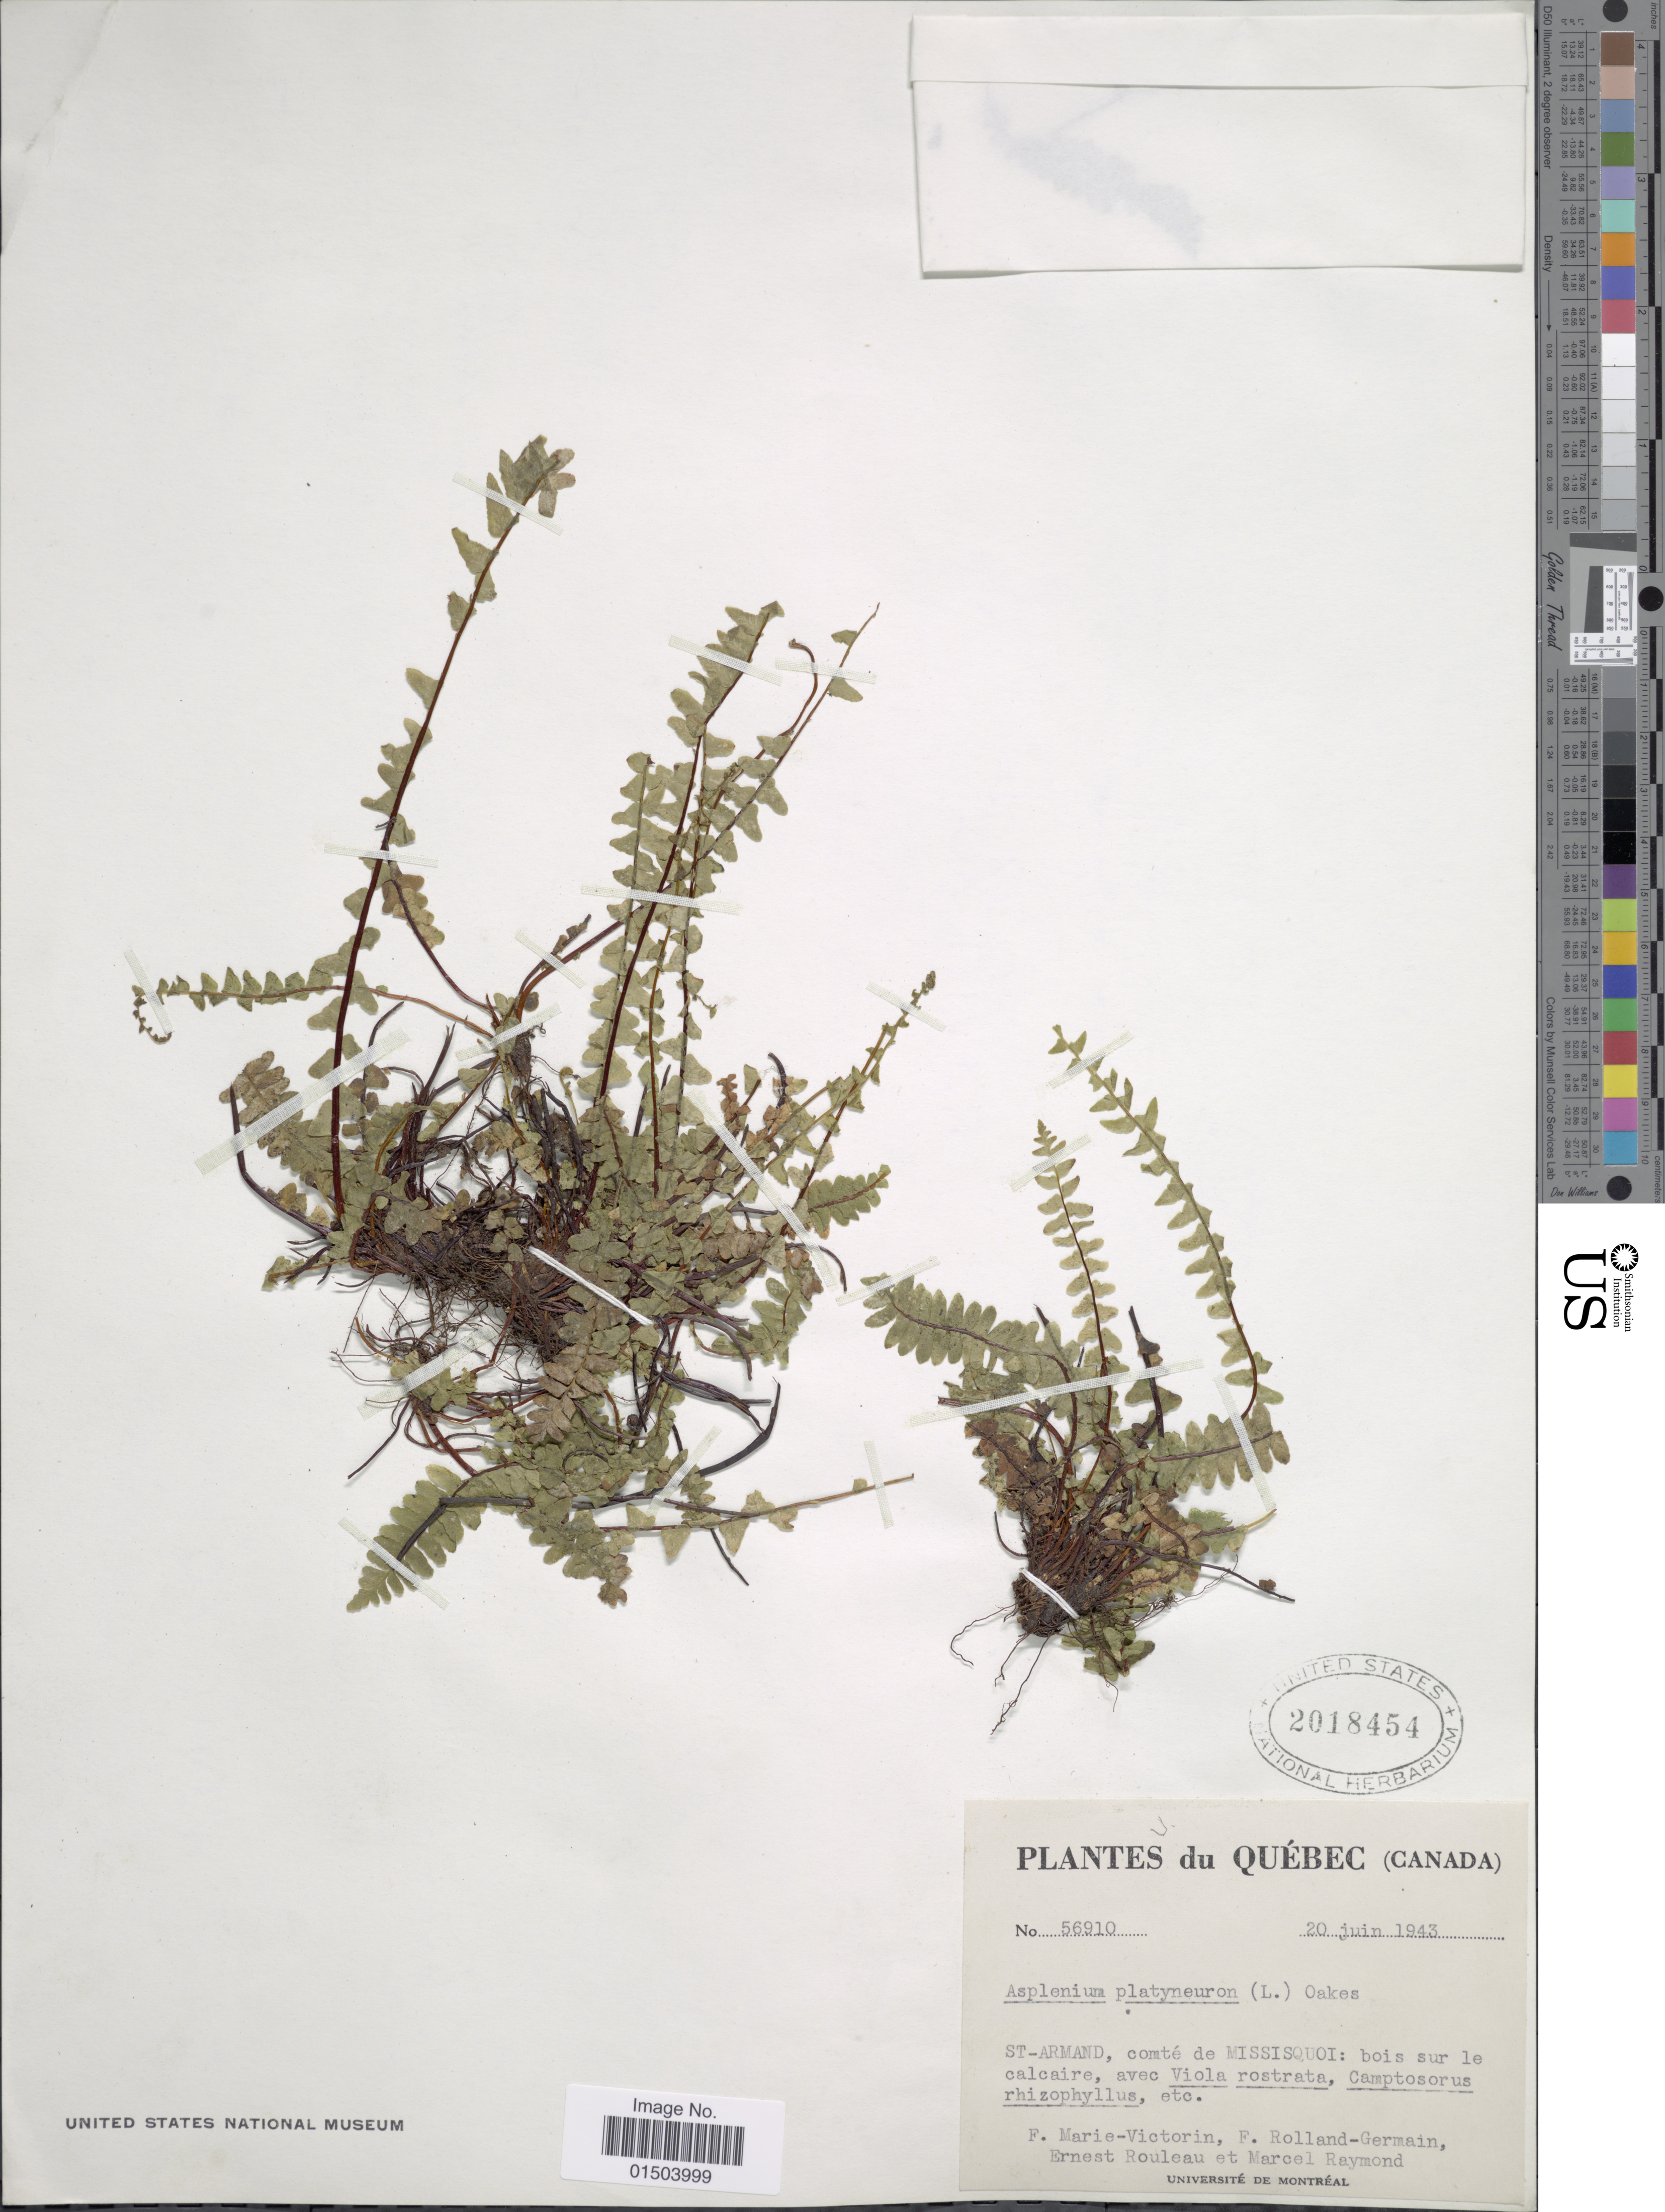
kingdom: Plantae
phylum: Tracheophyta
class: Polypodiopsida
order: Polypodiales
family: Aspleniaceae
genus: Asplenium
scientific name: Asplenium platyneuron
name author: (L.) Britton, Stearns & Poggenb.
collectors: F. Marie-Victorin, Rolland-Germain, J. Rouleau & M. Raymond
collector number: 56910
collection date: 1943-06-20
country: Canada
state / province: Quebec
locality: St-Armand, comté de Missisquoi: bois sur le calcaire.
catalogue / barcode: US 2018454